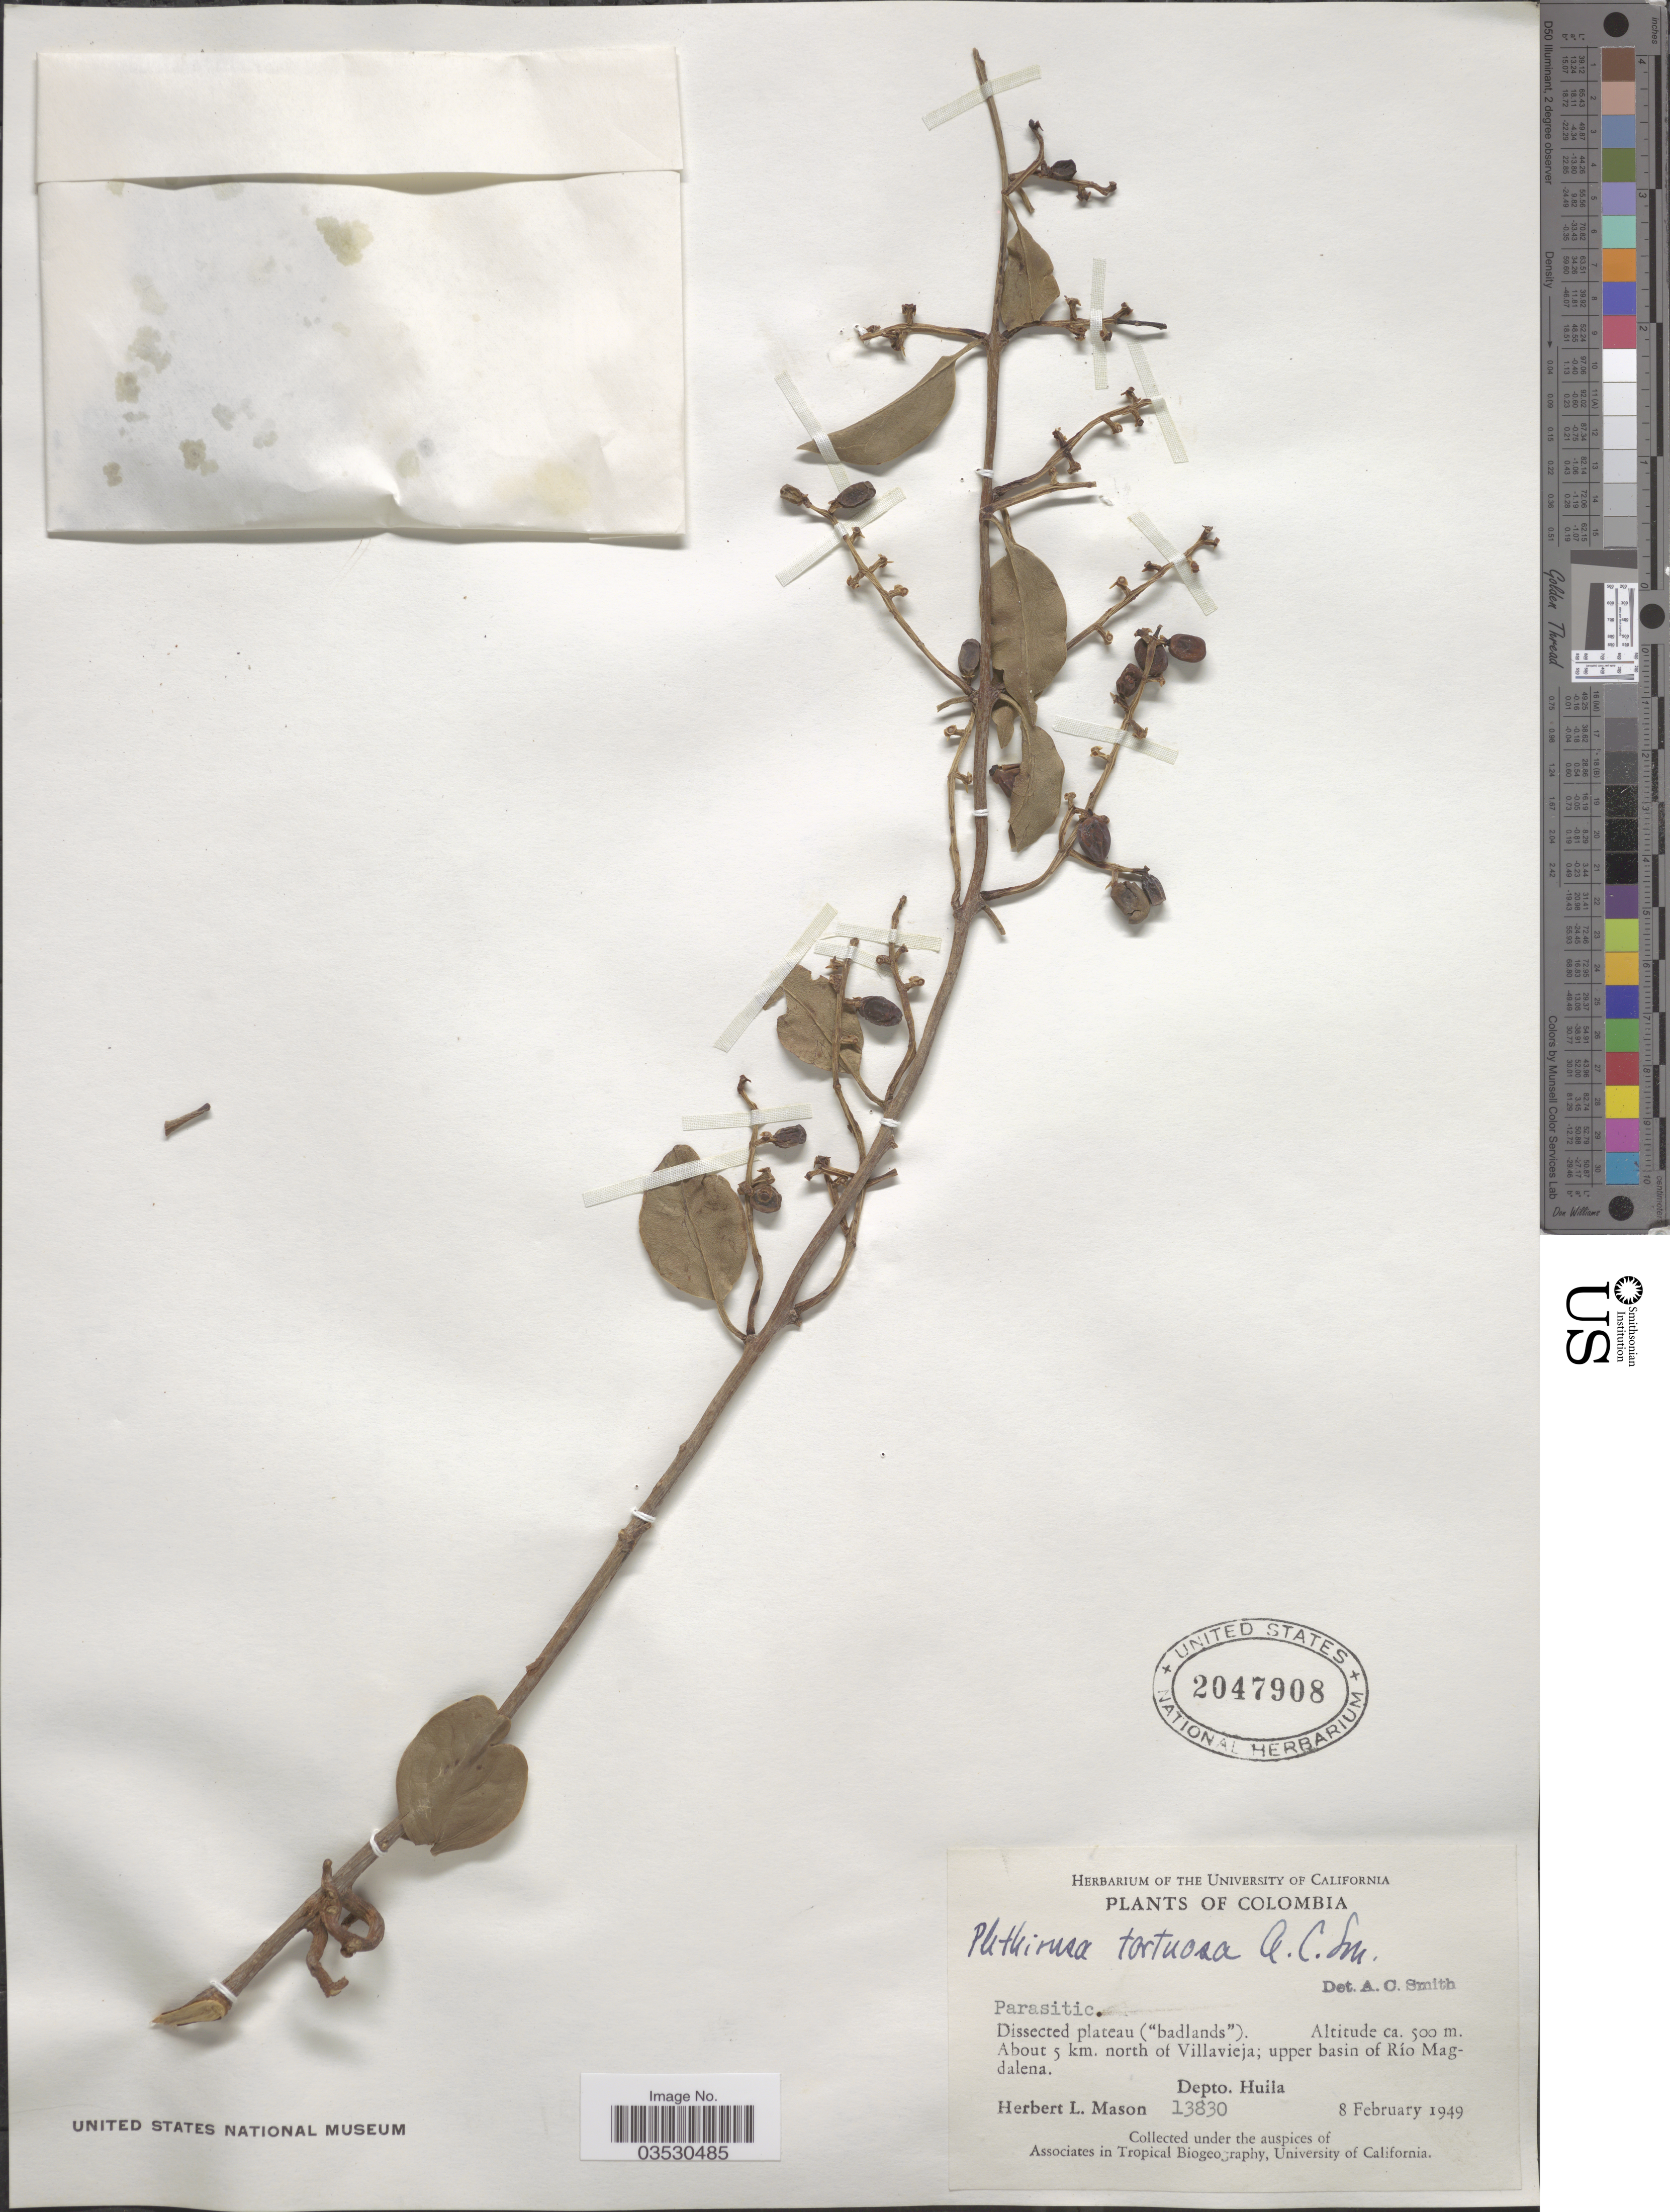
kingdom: Plantae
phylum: Tracheophyta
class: Magnoliopsida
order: Santalales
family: Loranthaceae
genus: Phthirusa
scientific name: Phthirusa tortuosa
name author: A.C. Sm.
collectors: H. L. Mason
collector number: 13830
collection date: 1949-02-08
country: Colombia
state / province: Huila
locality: About 5 km. north of Villavieja; upper basin of Río Magdalena. Depto. Huila.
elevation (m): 500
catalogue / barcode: US 2047908